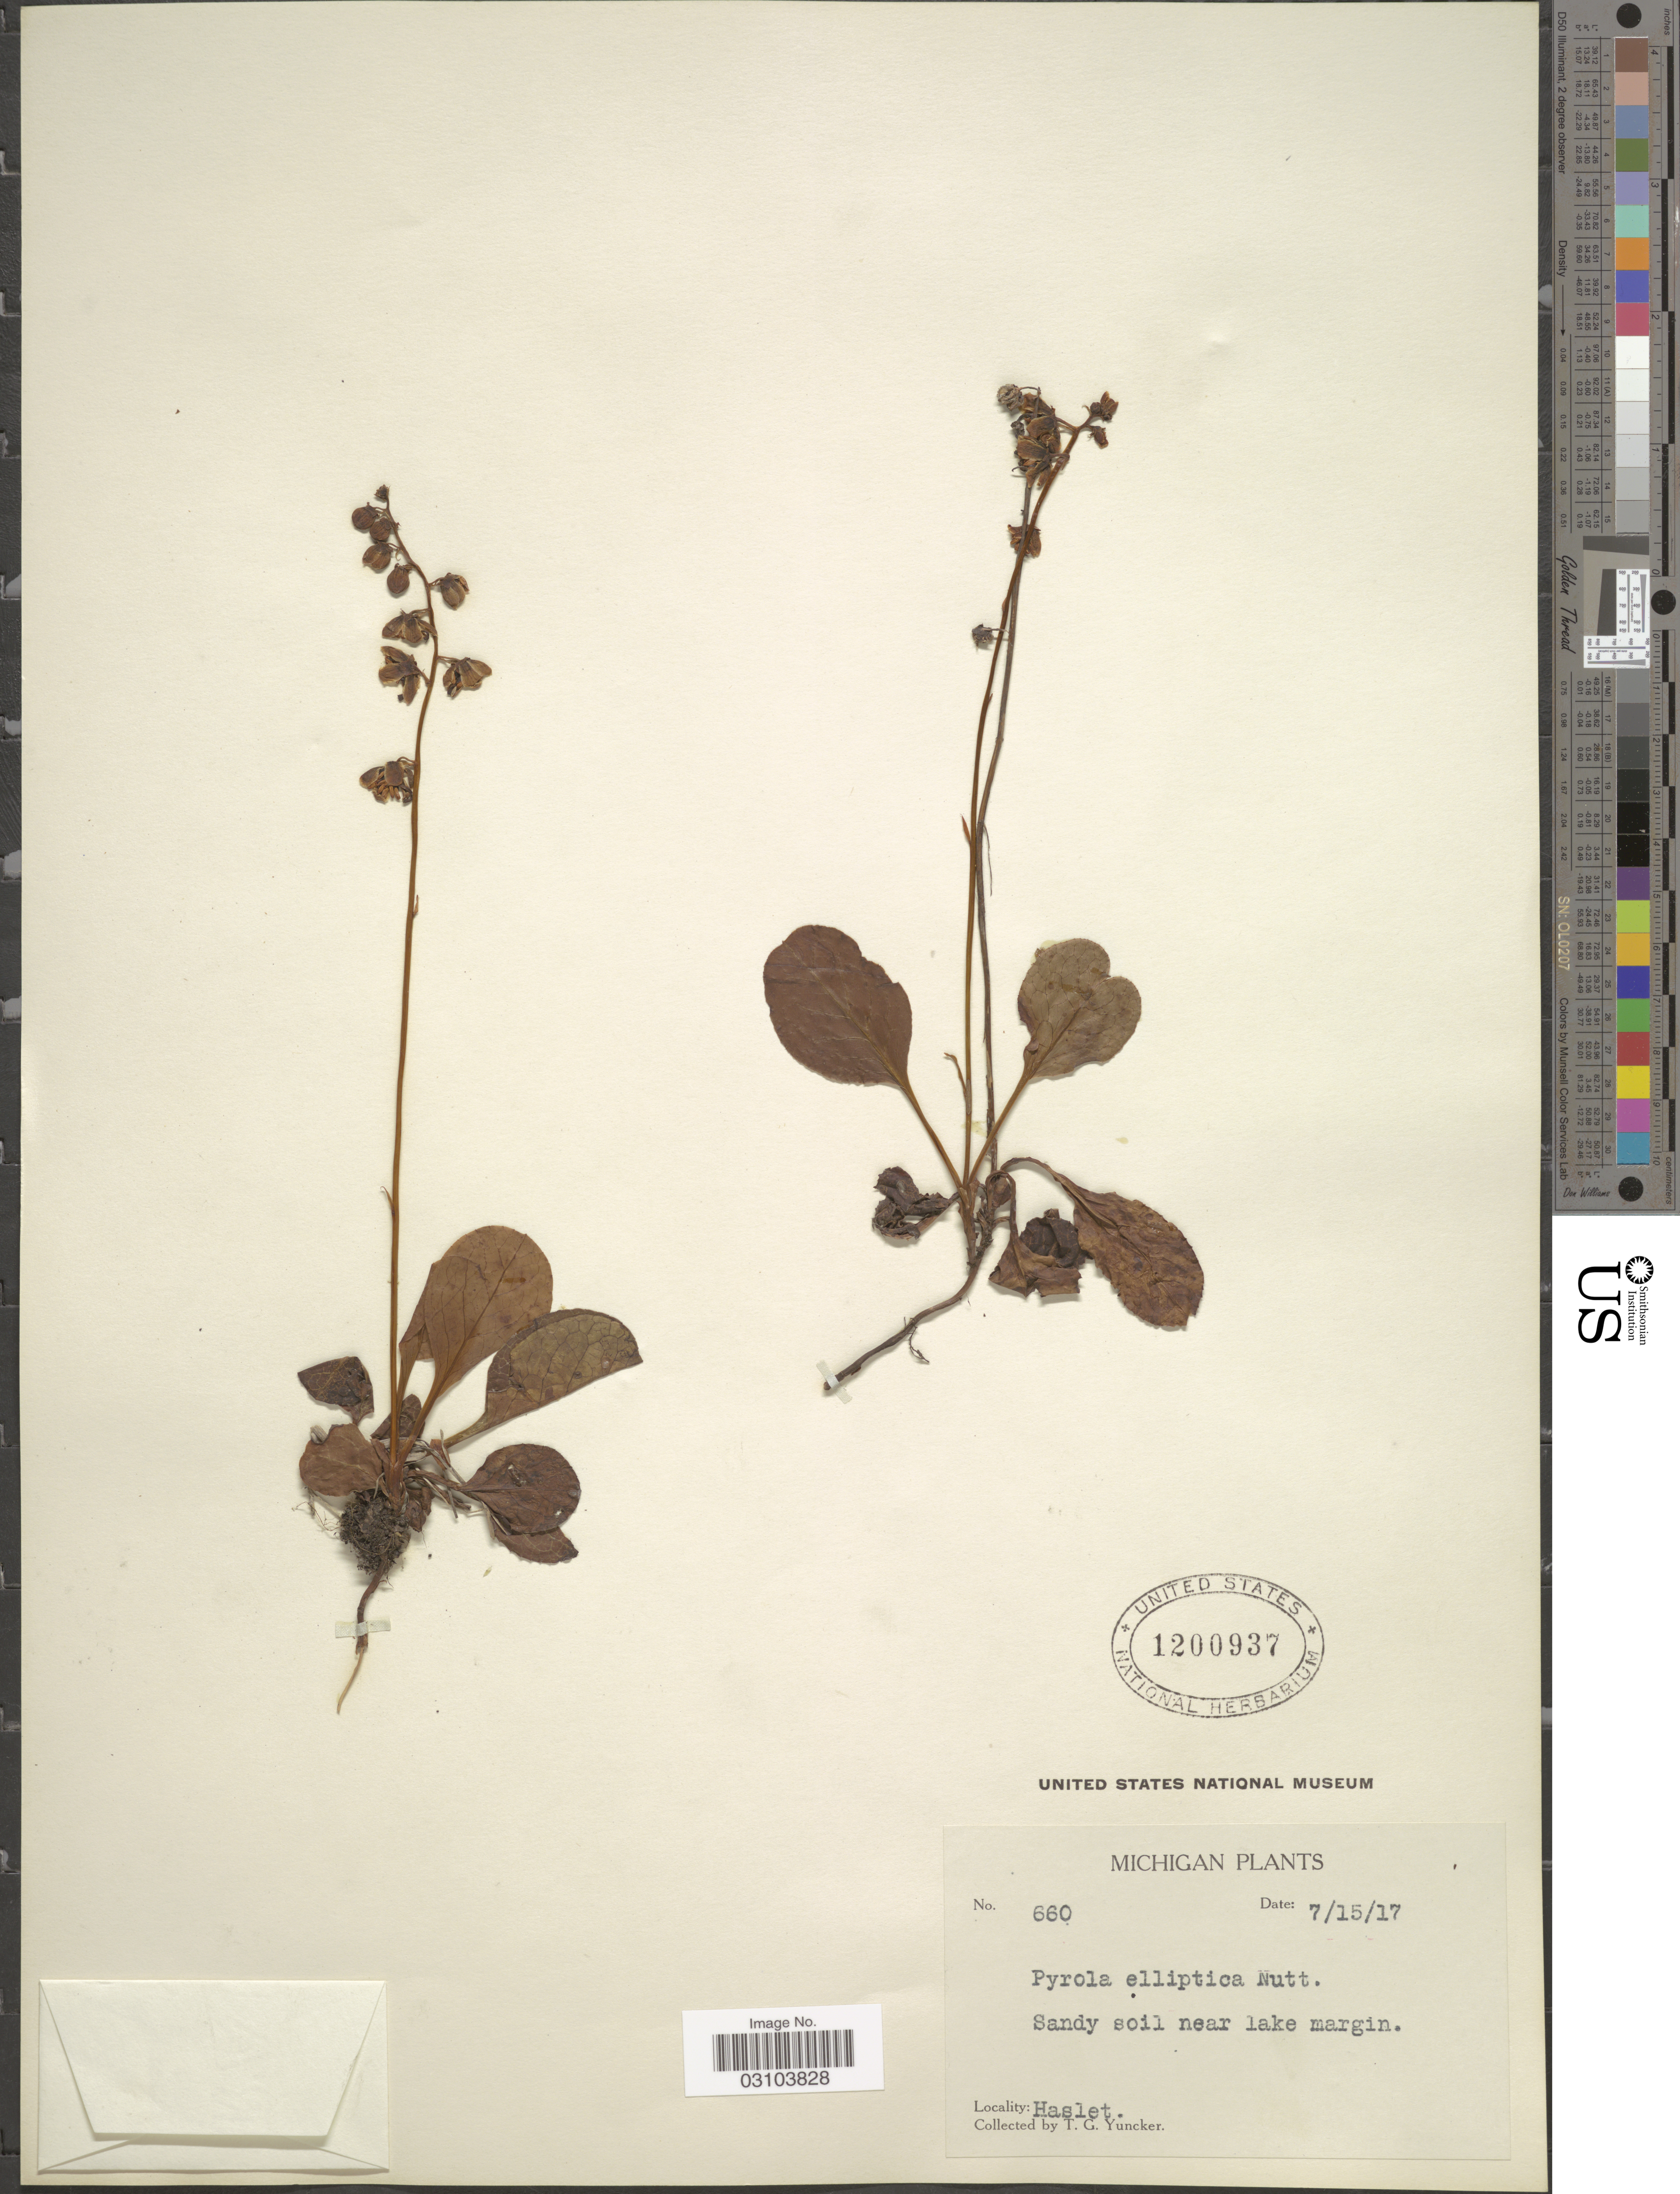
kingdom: Plantae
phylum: Tracheophyta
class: Magnoliopsida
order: Ericales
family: Ericaceae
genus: Pyrola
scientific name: Pyrola elliptica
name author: Nutt.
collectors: T. G. Yuncker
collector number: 660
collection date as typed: Transcribed d/m/y: 15/7/17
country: United States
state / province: Michigan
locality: Sandy soil near lake margin. Haslet.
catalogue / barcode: US 1200937